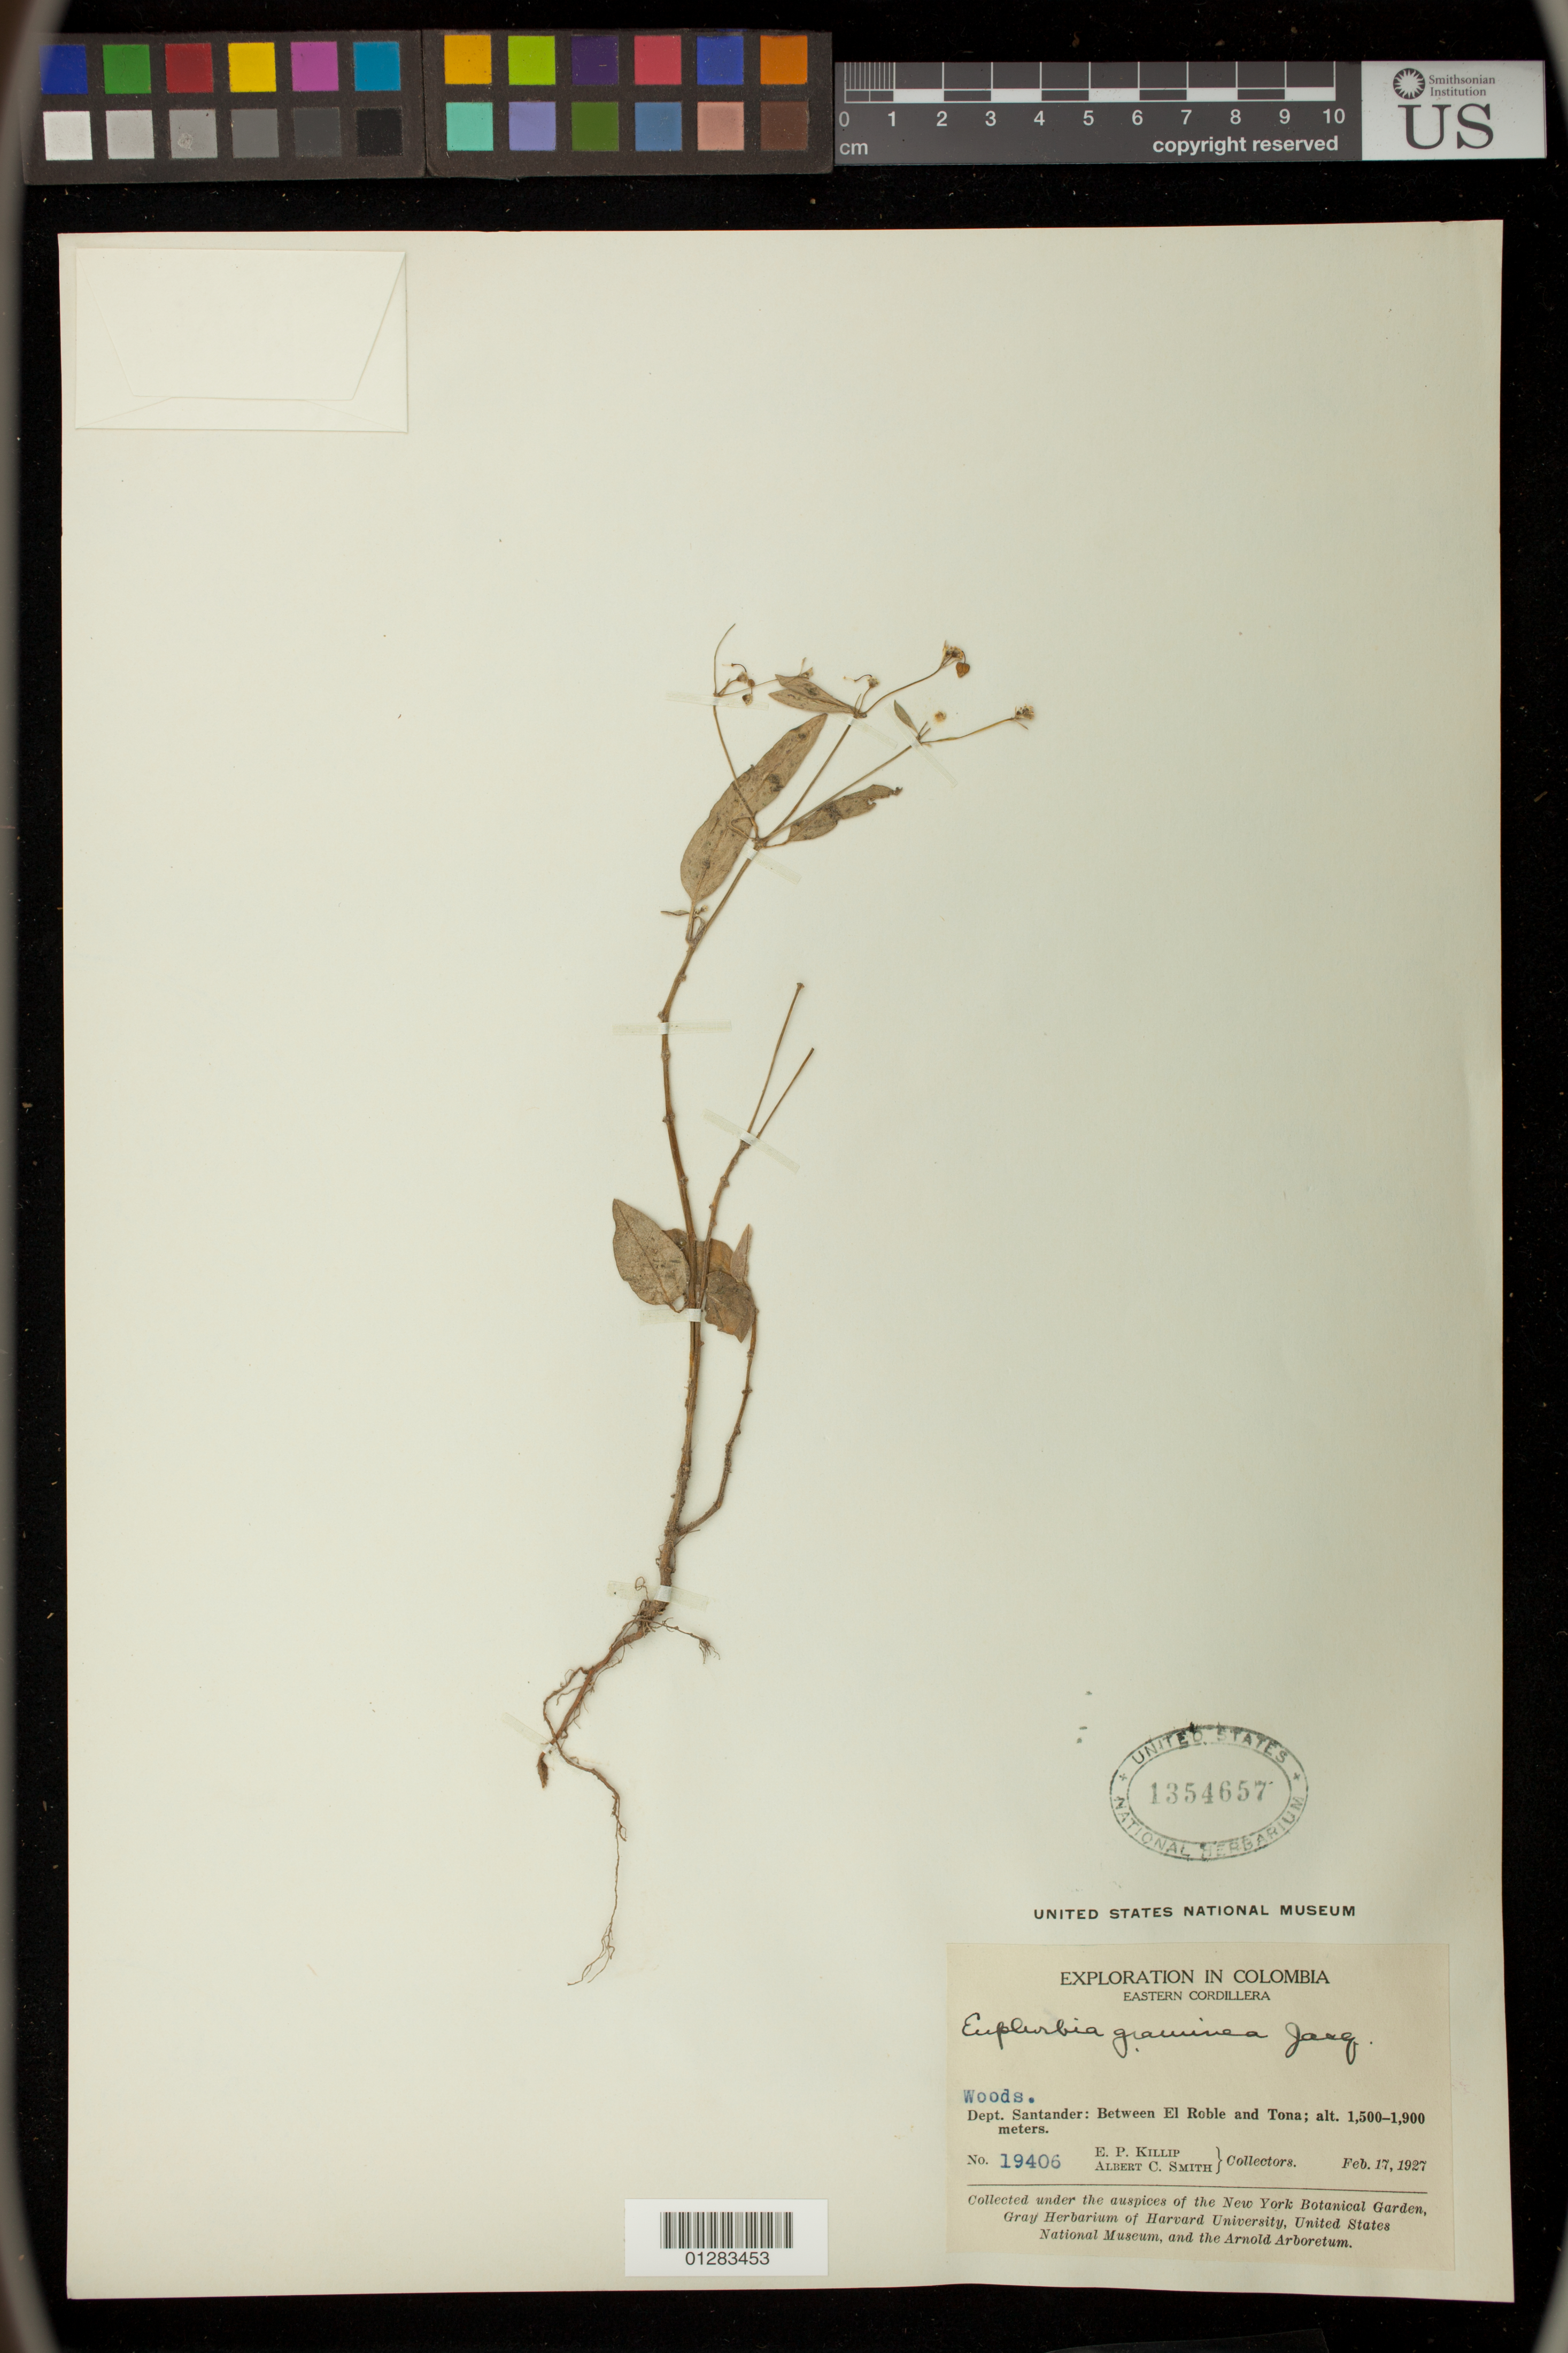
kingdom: Plantae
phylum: Tracheophyta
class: Magnoliopsida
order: Malpighiales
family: Euphorbiaceae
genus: Euphorbia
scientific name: Euphorbia graminea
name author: Jacq.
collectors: E. P. Killip & A. C. Smith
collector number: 19406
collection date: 1927-02-17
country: Colombia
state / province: Santander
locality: Eastern Cordillera. Between El Roble and Tona.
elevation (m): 1500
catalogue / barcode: US 1354657